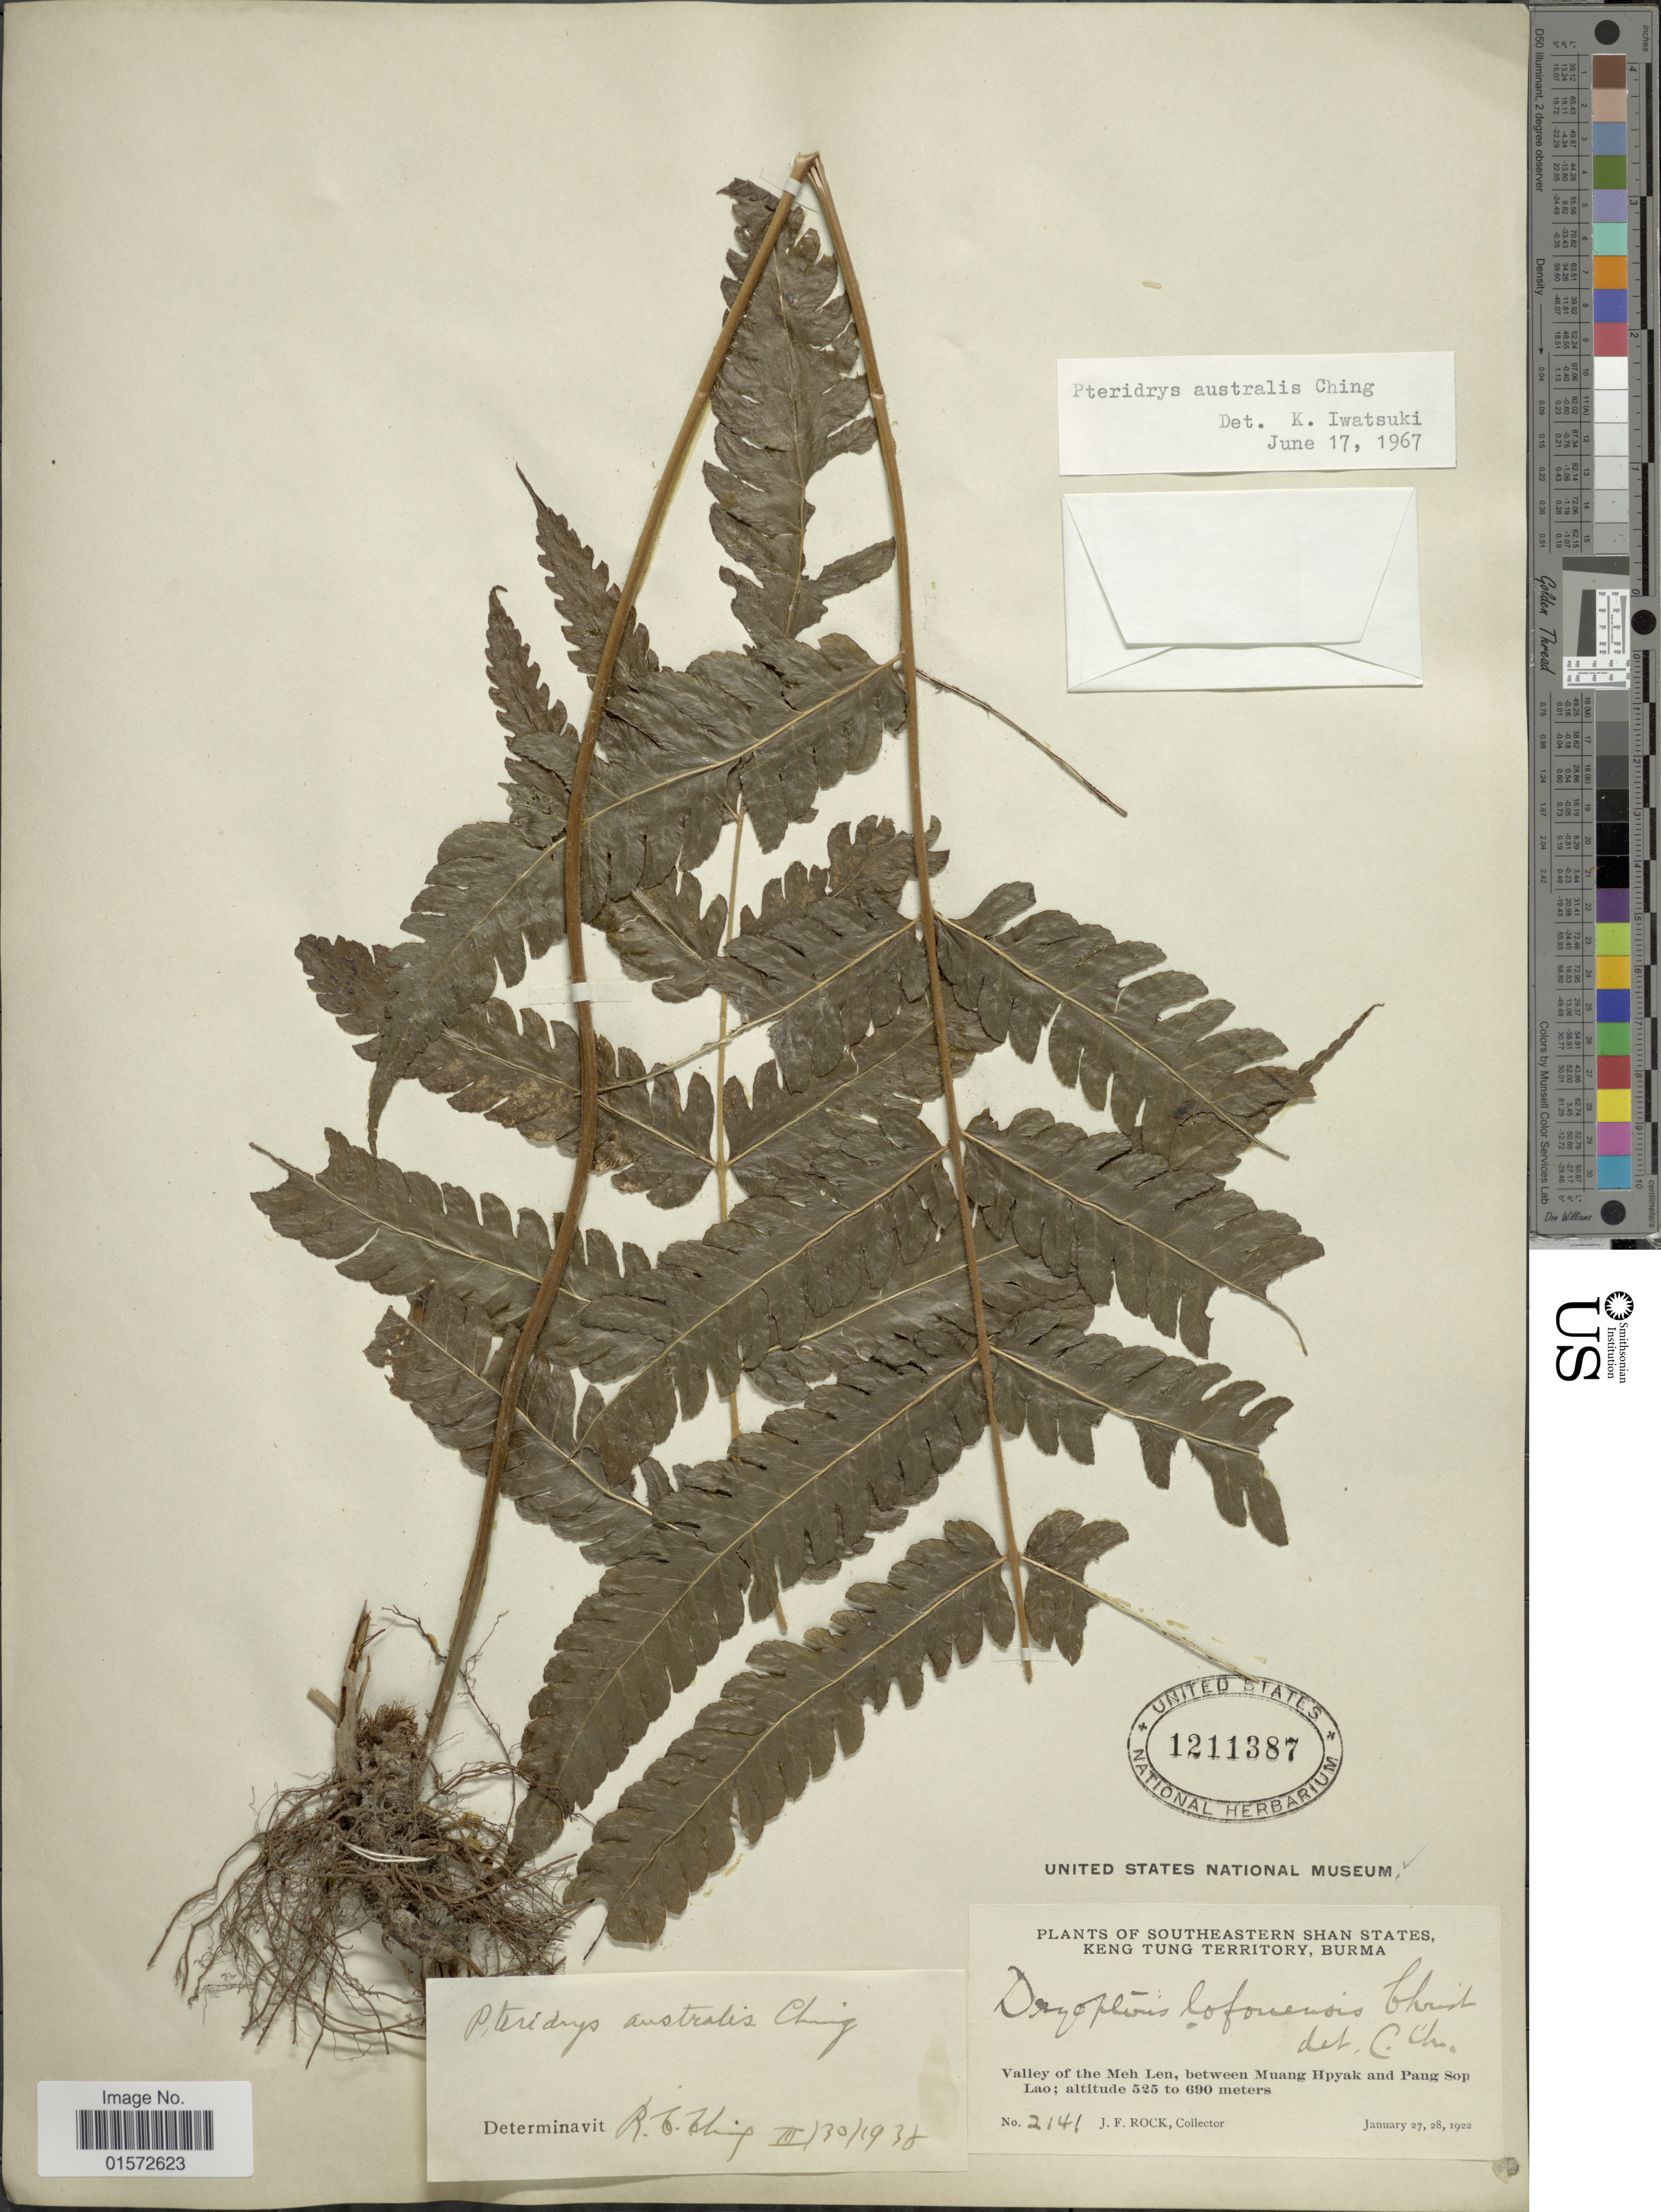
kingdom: Plantae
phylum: Tracheophyta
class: Polypodiopsida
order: Polypodiales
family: Tectariaceae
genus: Pteridrys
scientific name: Pteridrys australis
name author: Ching ex C. Chr. & Ching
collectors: J. Rock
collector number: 2141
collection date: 1922-01-27/1922-01-28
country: Myanmar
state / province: Shan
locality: Southeastern Shan States, Keng Tung territory, Burma. Valley of the Meh Leh, between Muang Hpyak and Pang Sop Lao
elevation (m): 525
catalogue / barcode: US 1211387